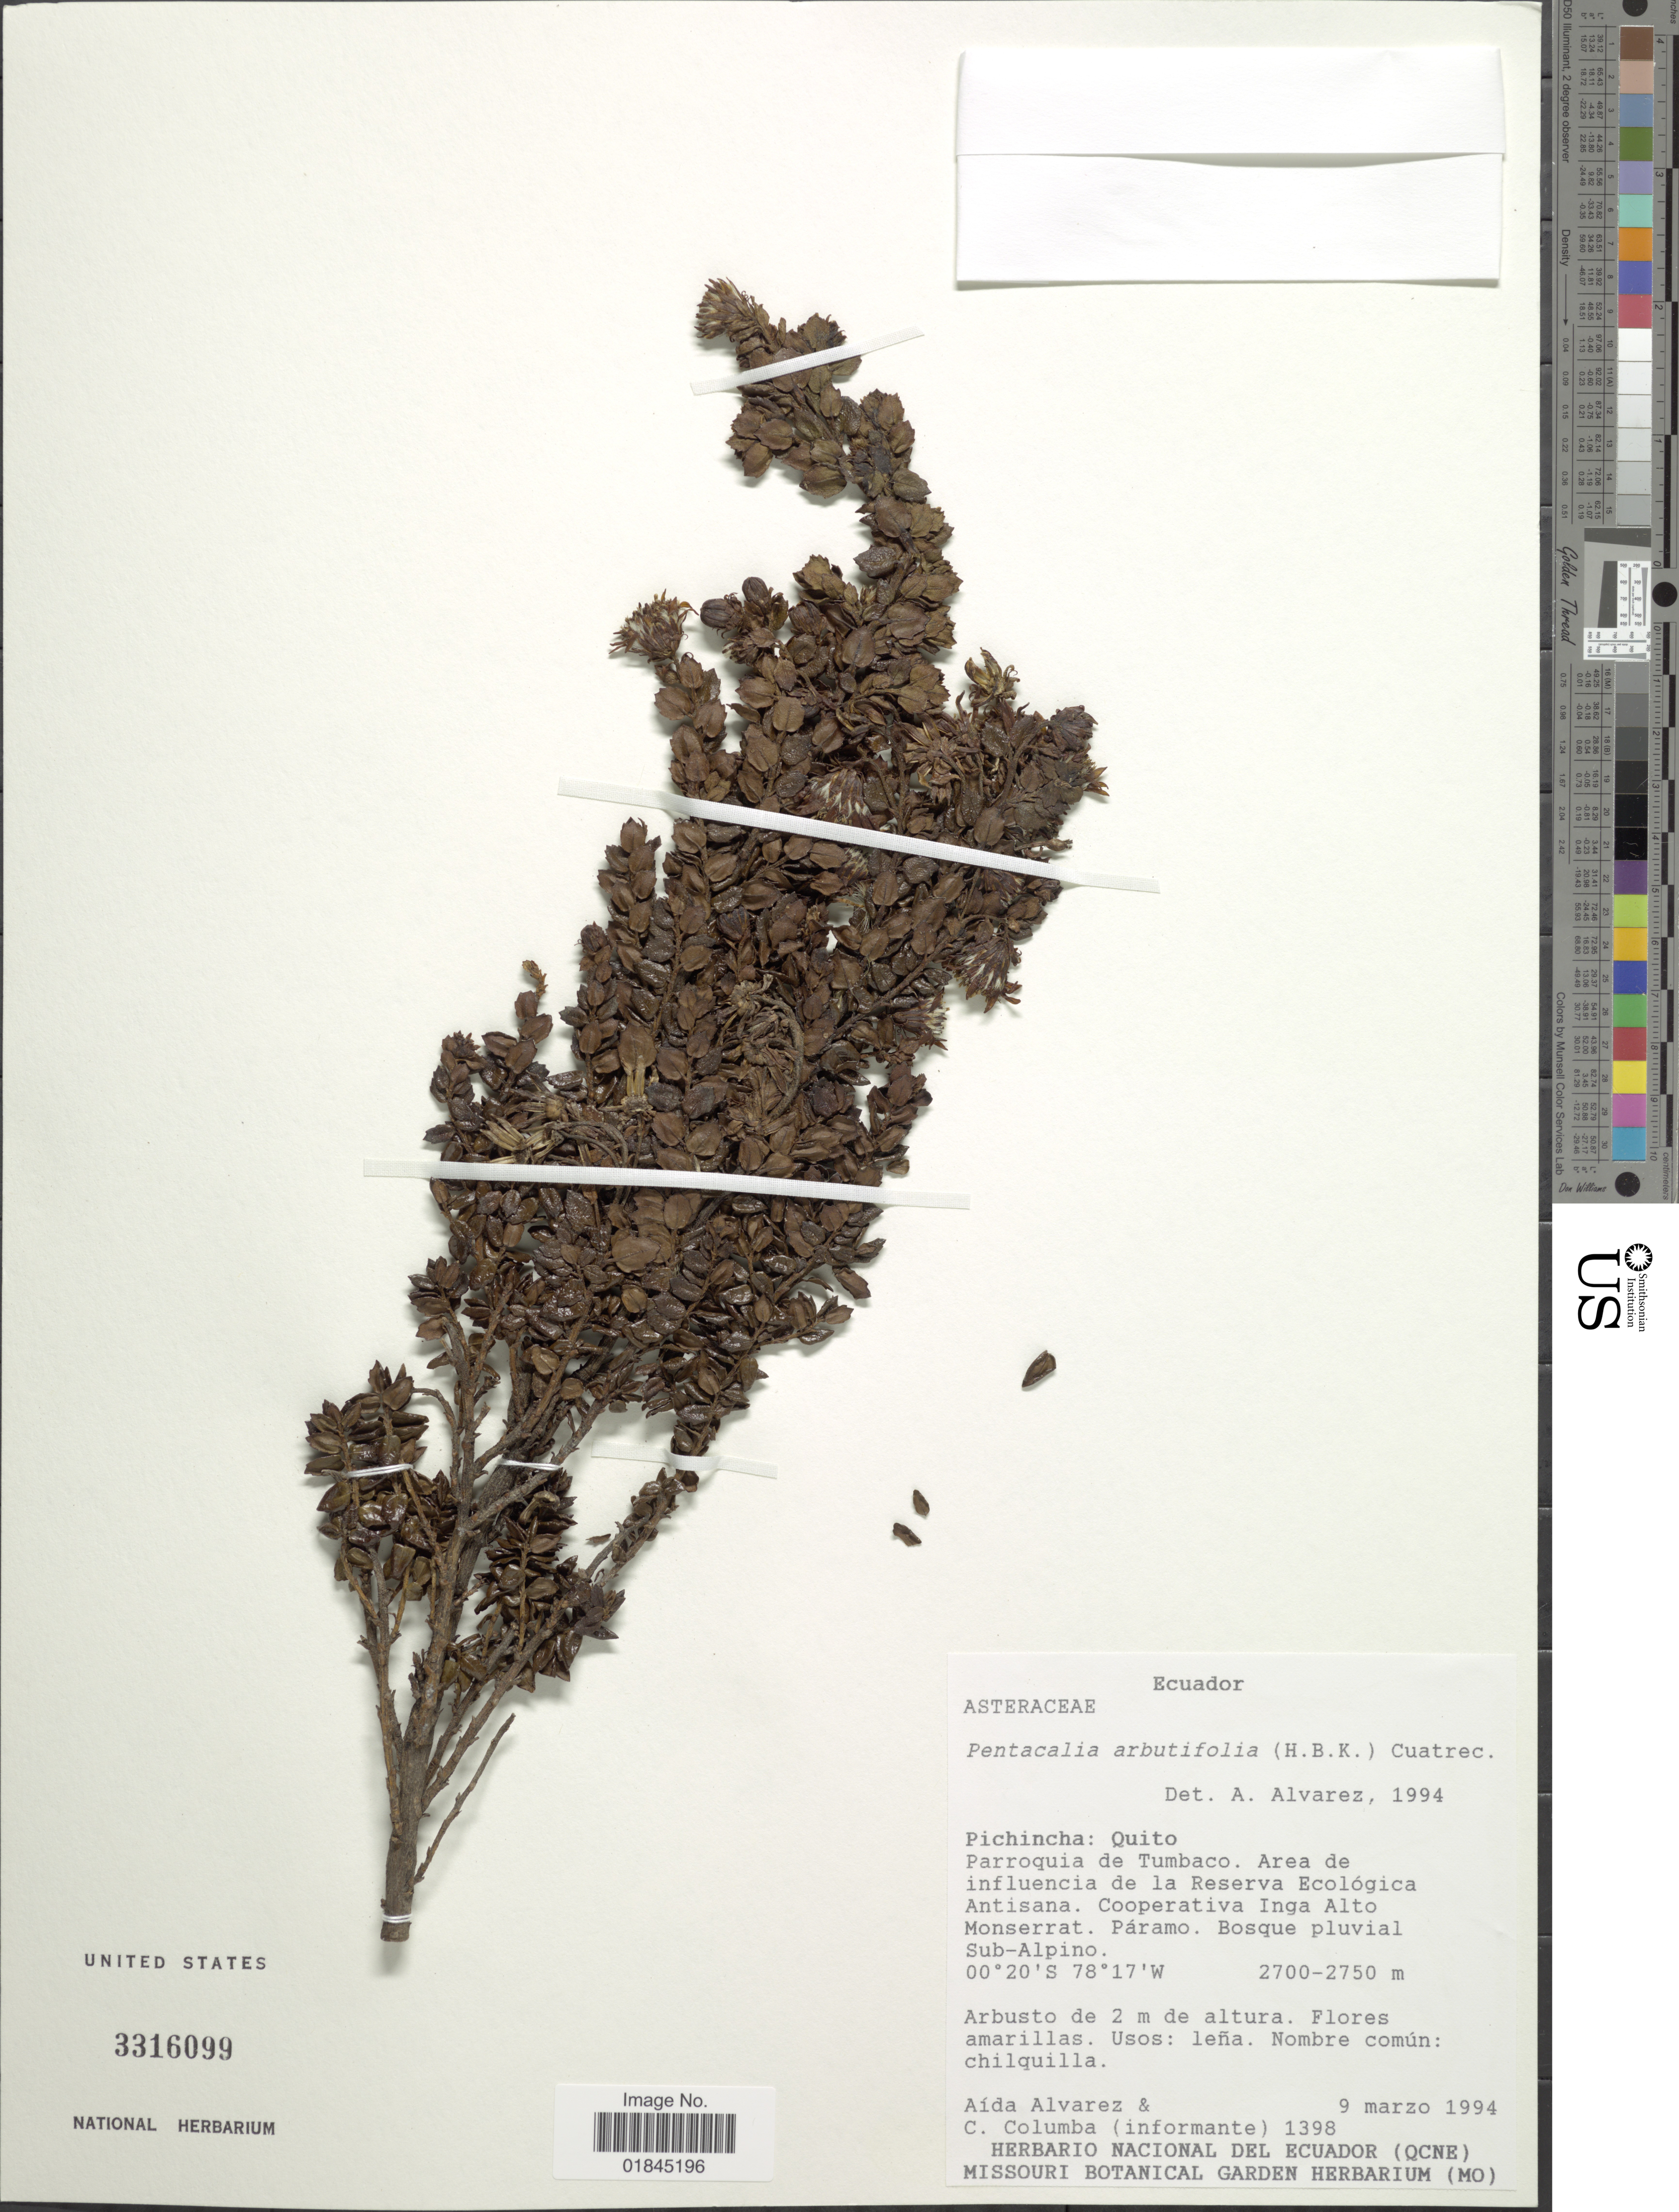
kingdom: Plantae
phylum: Tracheophyta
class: Magnoliopsida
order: Asterales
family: Asteraceae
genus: Pentacalia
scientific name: Pentacalia arbutifolia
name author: (Kunth) Cuatrec.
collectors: A. Alvarez & C. Columba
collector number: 1398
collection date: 1994-03-09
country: Ecuador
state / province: Pichincha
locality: Pichincha: Quito. Parroquia de Tumbaco. Area de influencia de la Reserva Ecológica Antisana. Cooperativa Inga Alto Monserrat. Páramo. Bosque pluvial Sub-Alpino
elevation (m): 2700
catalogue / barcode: US 3316099